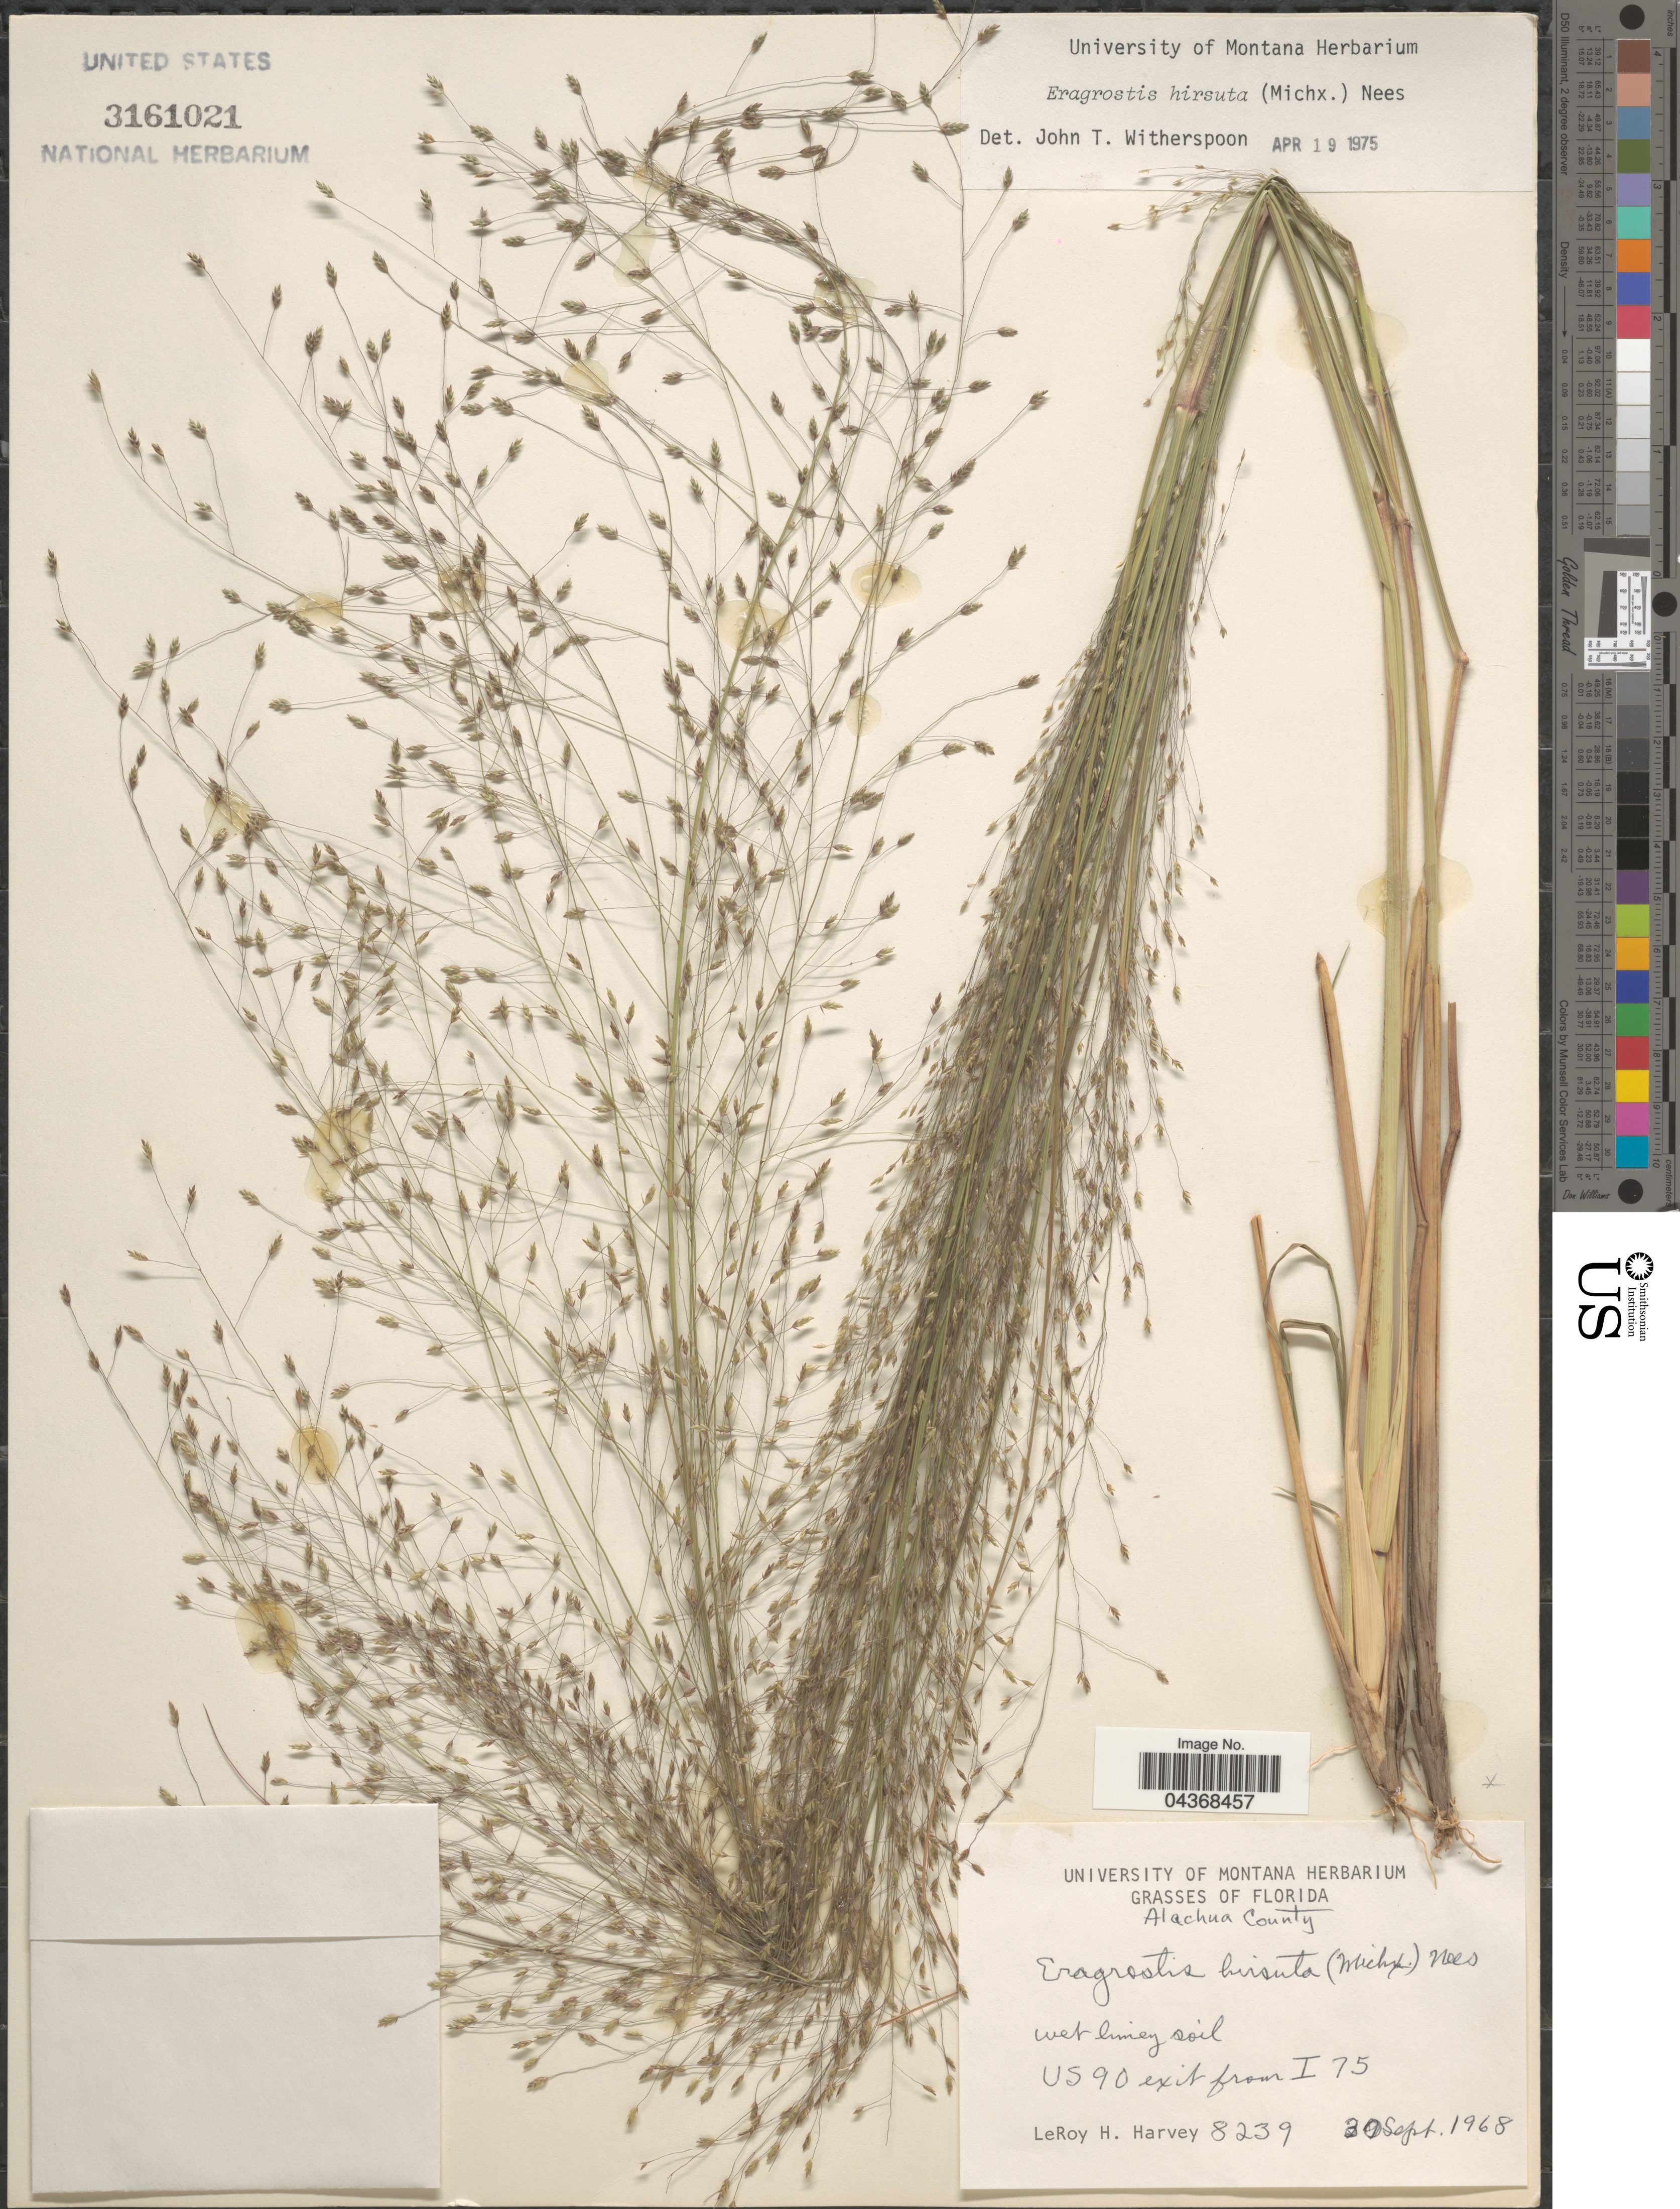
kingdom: Plantae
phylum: Tracheophyta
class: Liliopsida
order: Poales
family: Poaceae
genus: Eragrostis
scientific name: Eragrostis hirsuta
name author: (Michx.) Nees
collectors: L. H. Harvey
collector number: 8239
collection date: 1968-09-30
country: United States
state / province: Georgia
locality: Alachua County. US 90 exit from I 75.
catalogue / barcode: US 3161021